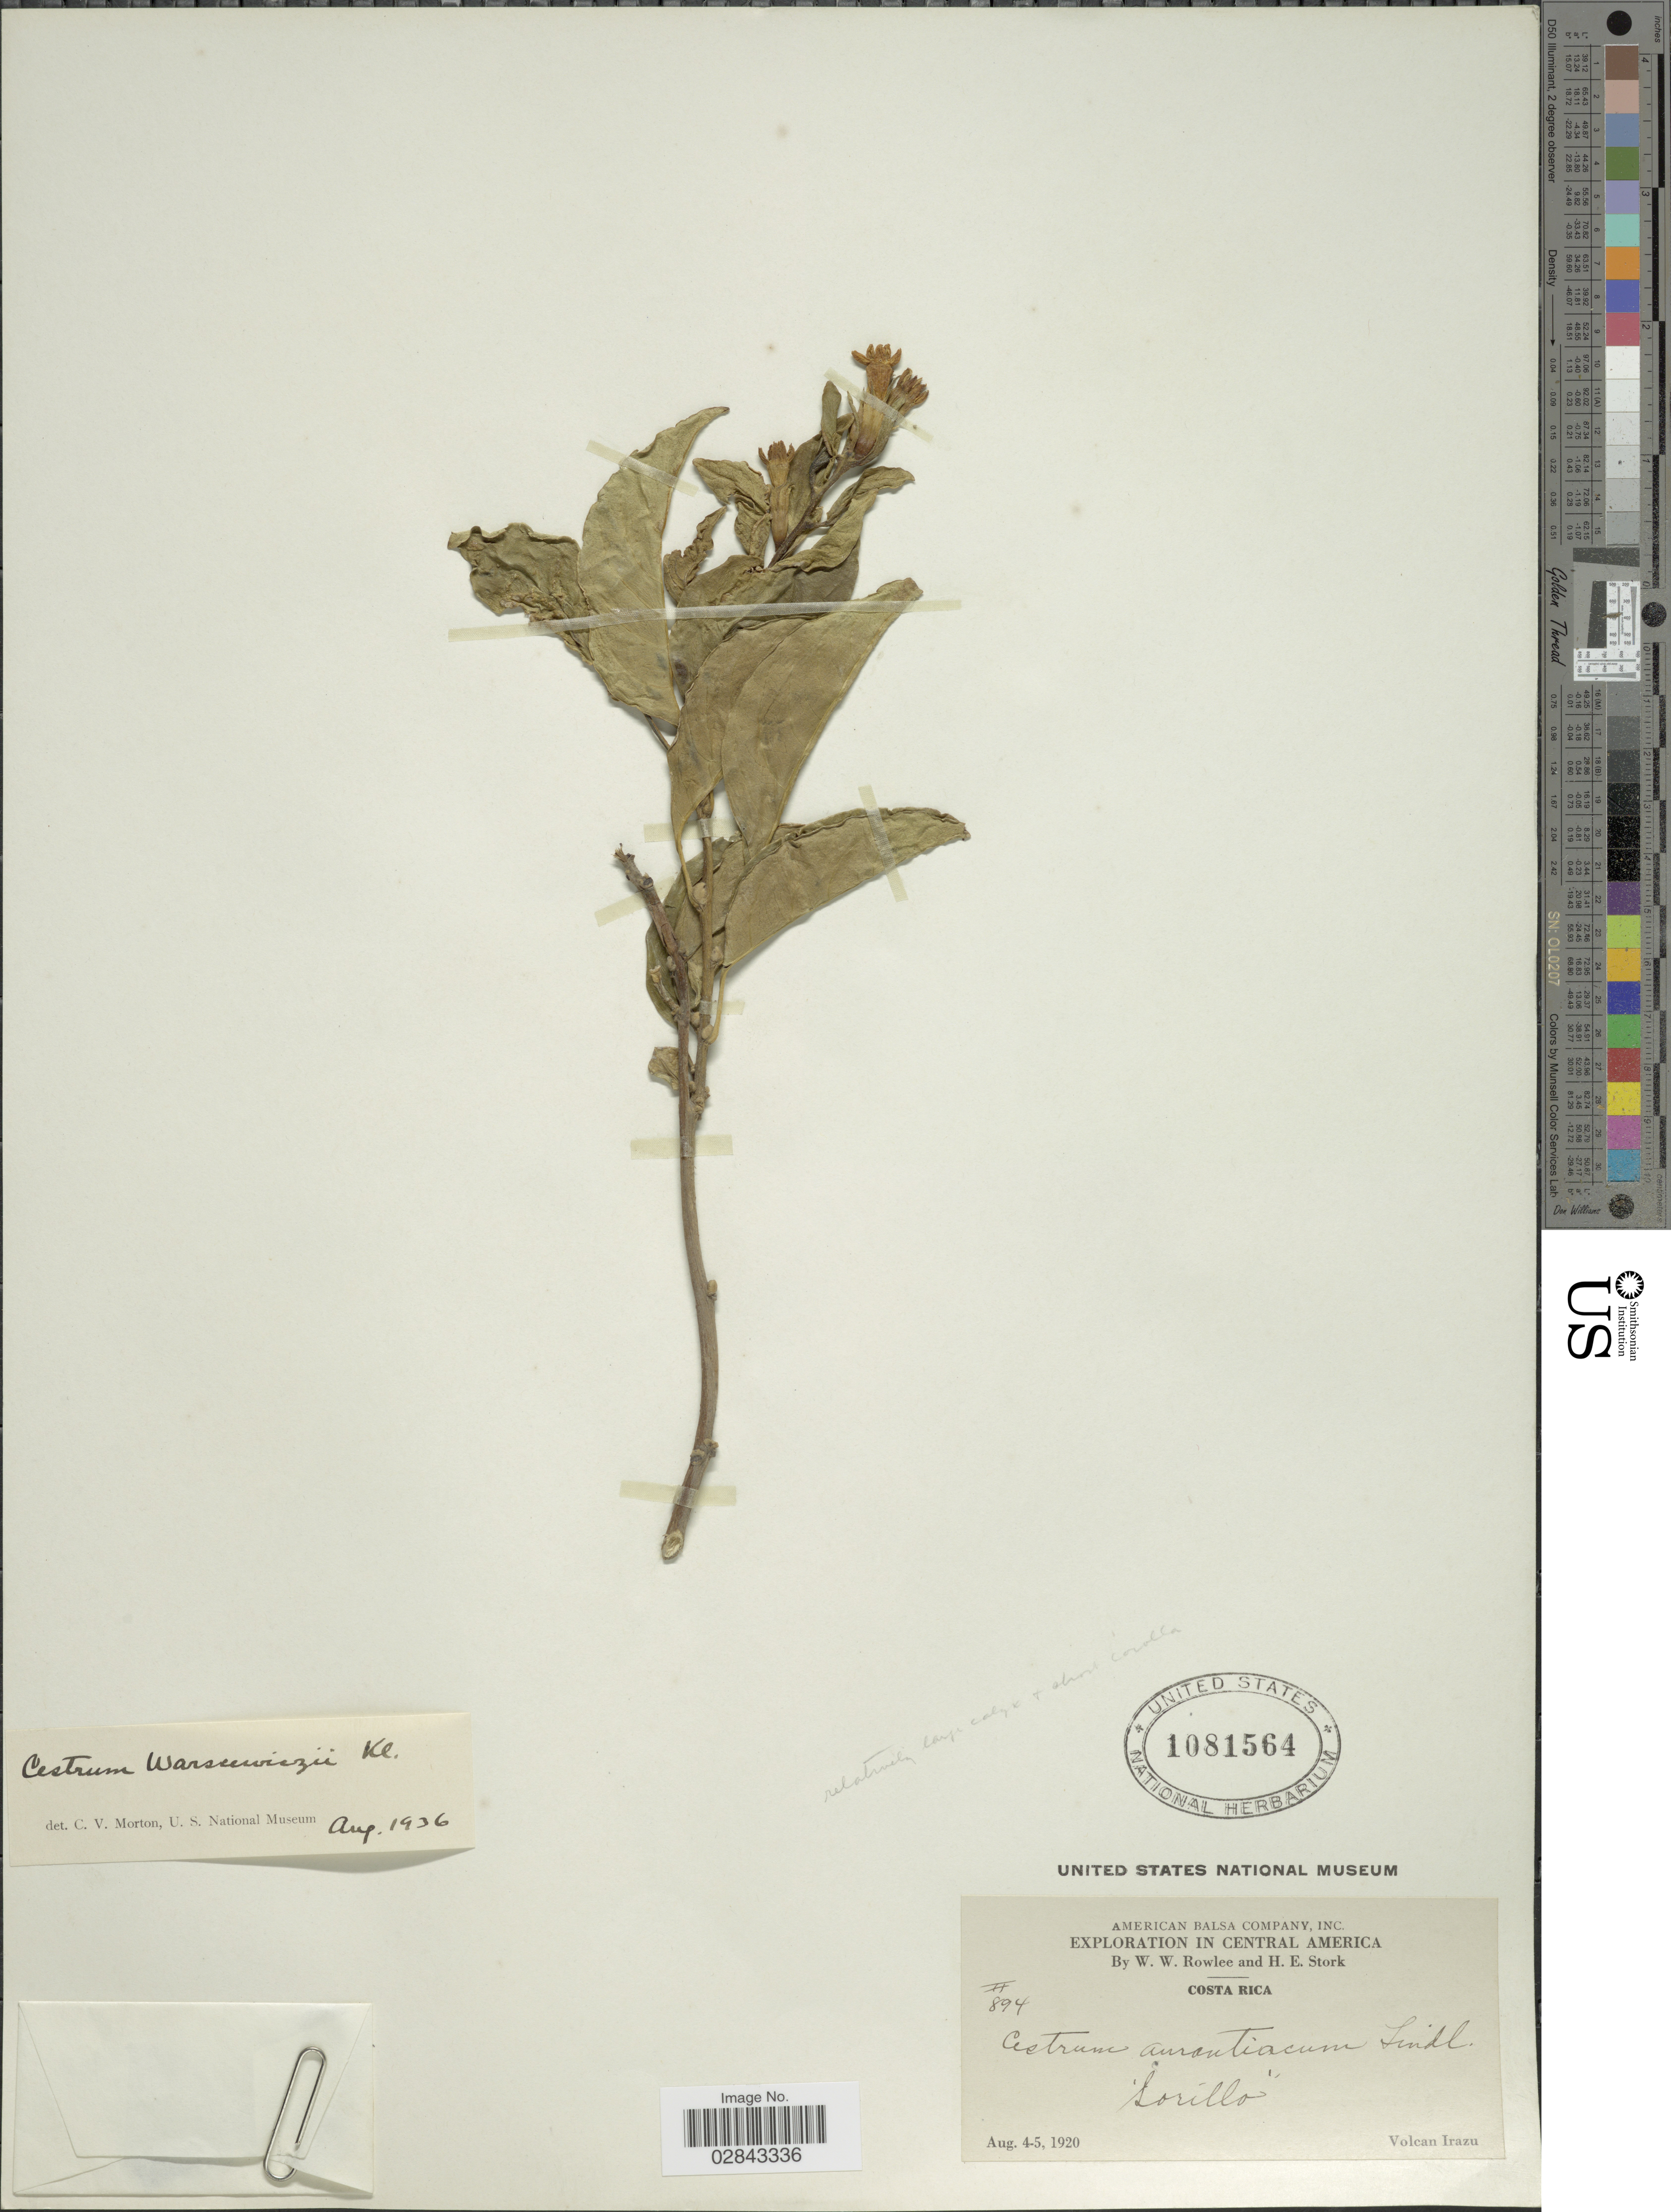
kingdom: Plantae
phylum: Tracheophyta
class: Magnoliopsida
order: Solanales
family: Solanaceae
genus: Cestrum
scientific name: Cestrum aurantiacum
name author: Lindley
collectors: W. W. Rowlee & H. E. Stork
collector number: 894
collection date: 1920-08-04/1920-08-05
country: Costa Rica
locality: Volcan Irazu.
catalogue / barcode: US 1081564